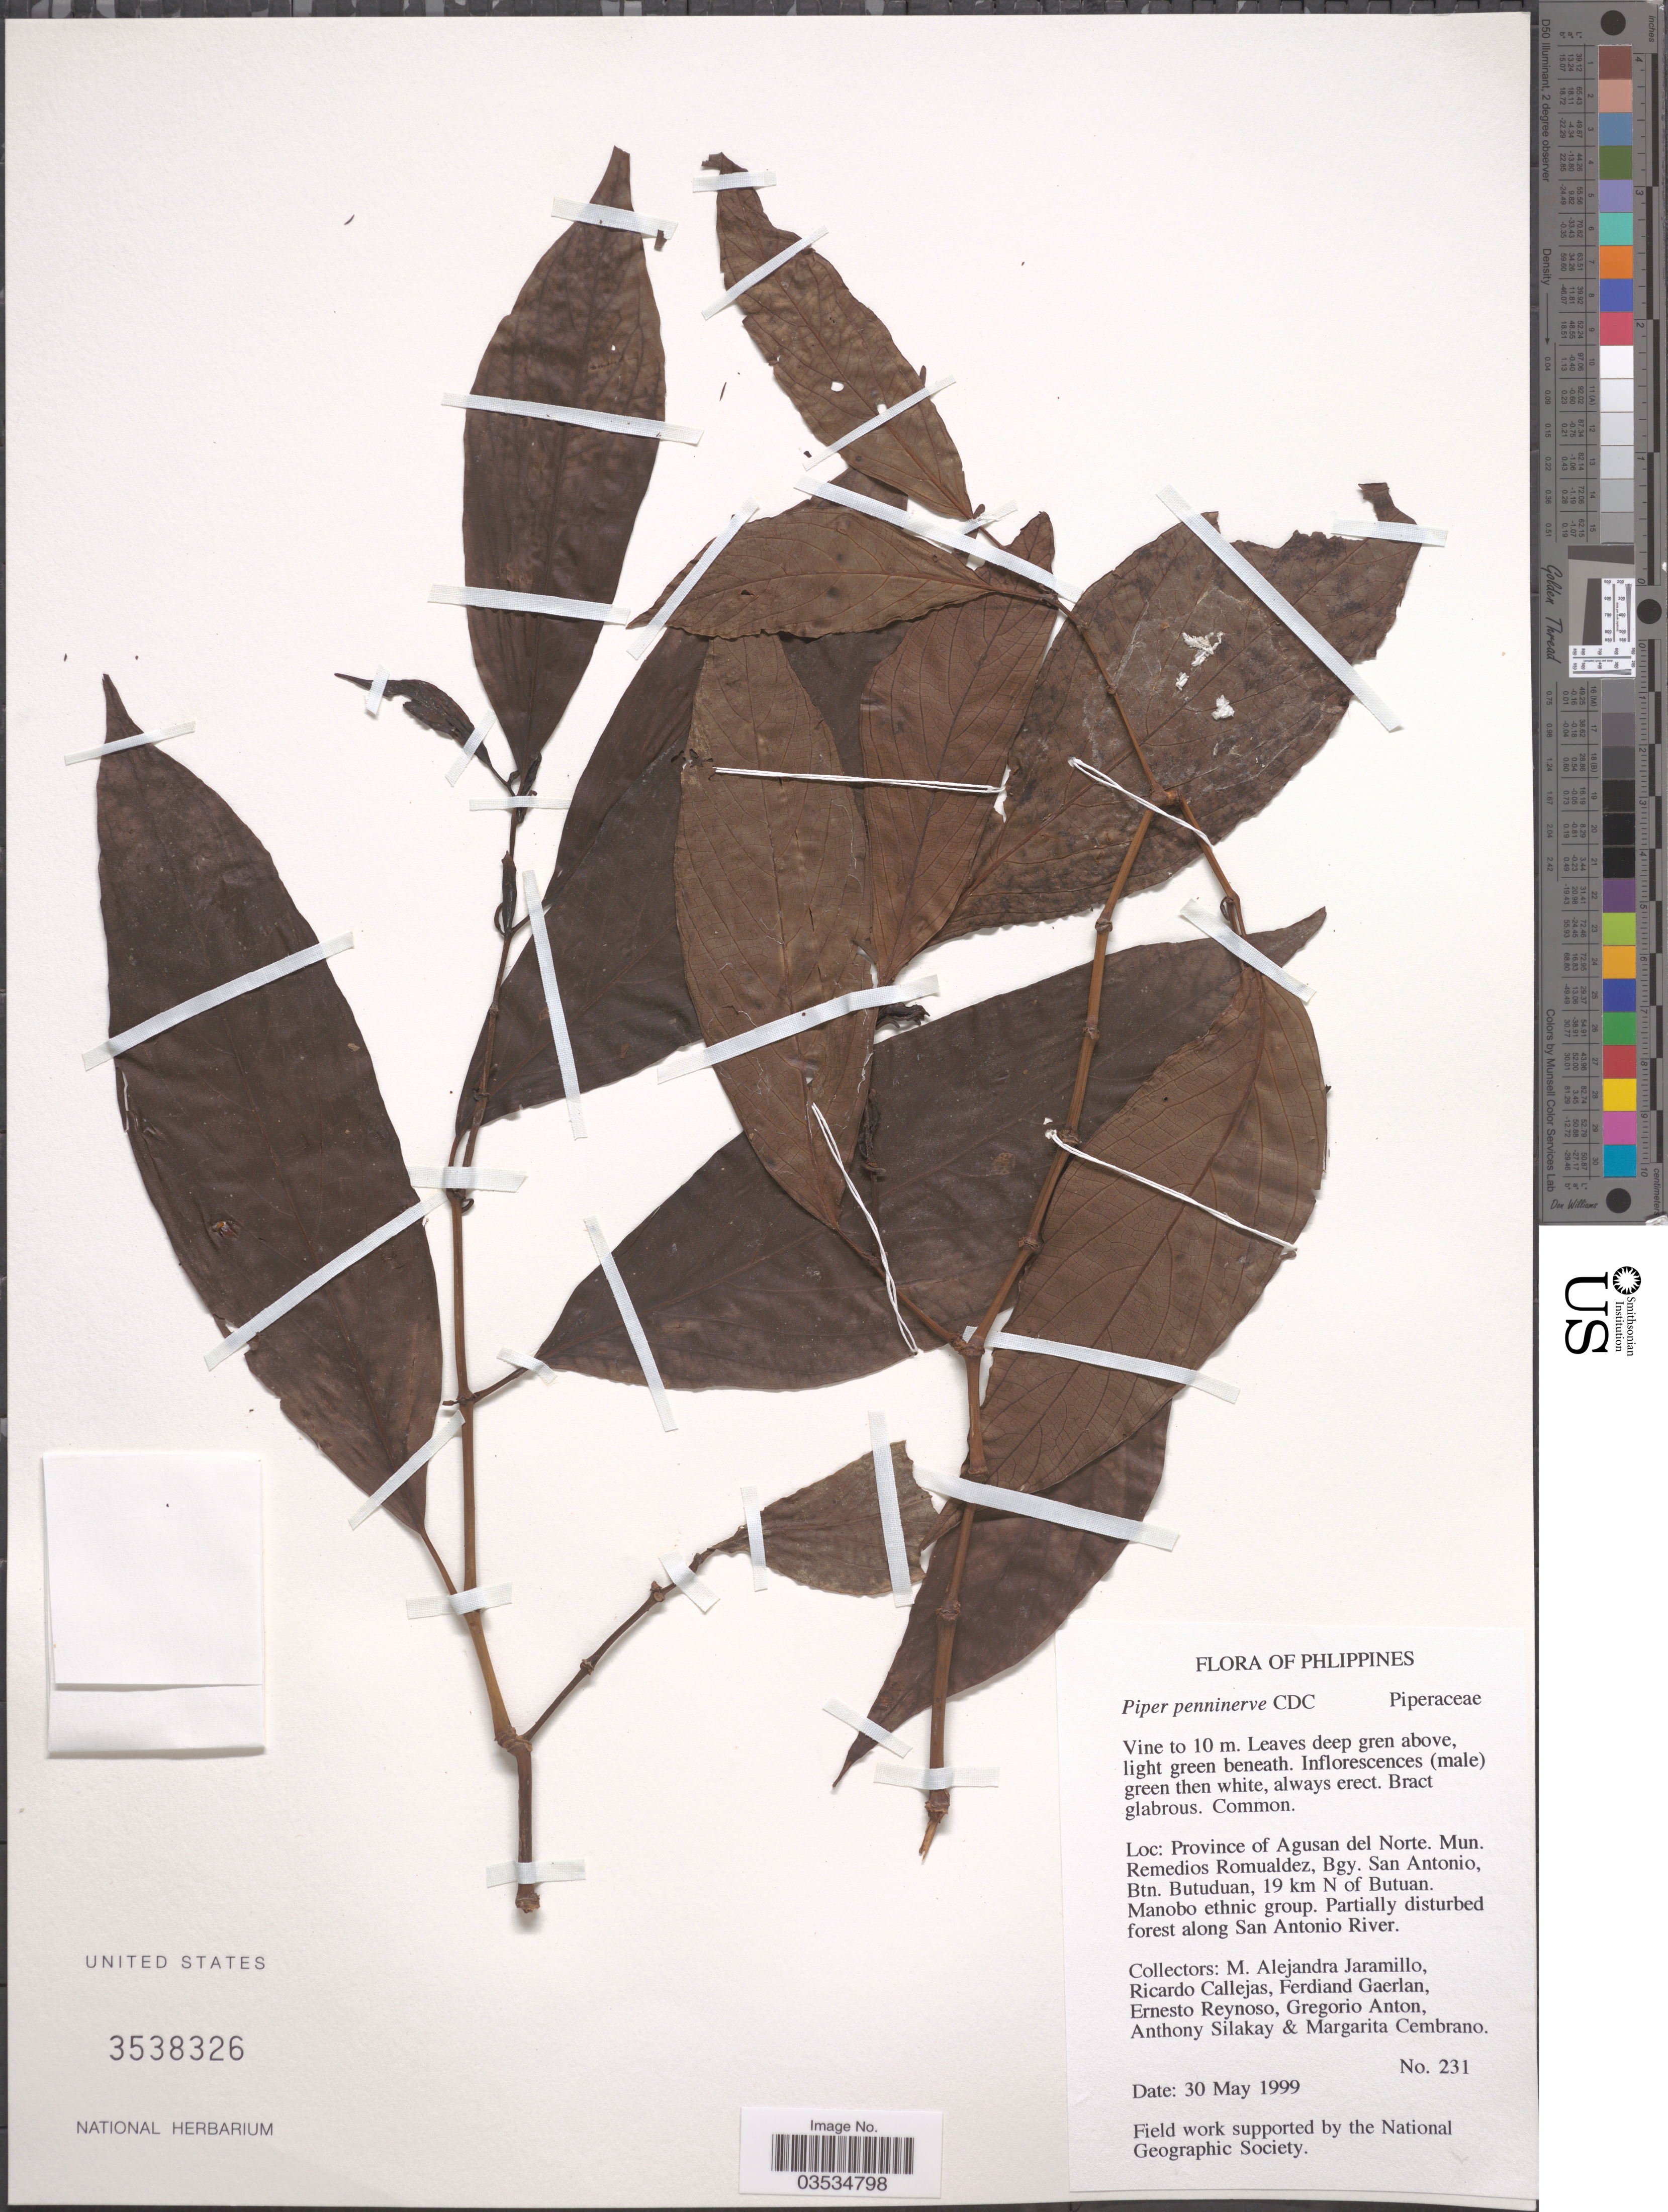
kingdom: Plantae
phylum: Tracheophyta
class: Magnoliopsida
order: Piperales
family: Piperaceae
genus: Piper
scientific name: Piper penninerve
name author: C. DC.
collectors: M. A. Jaramillo, R. Callejas, F. Gaerlan, E. Reynoso & et al.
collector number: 231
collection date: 1999-05-30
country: Philippines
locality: Province of Agusan del Norte. Mun. Remedios Romualdez, Bgy. San Antonio, Btn. Butuduan, 19 km N of Butuan. Manobo ethnic group. Partially disturbed forest along San Antonio River.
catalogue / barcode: US 3538326